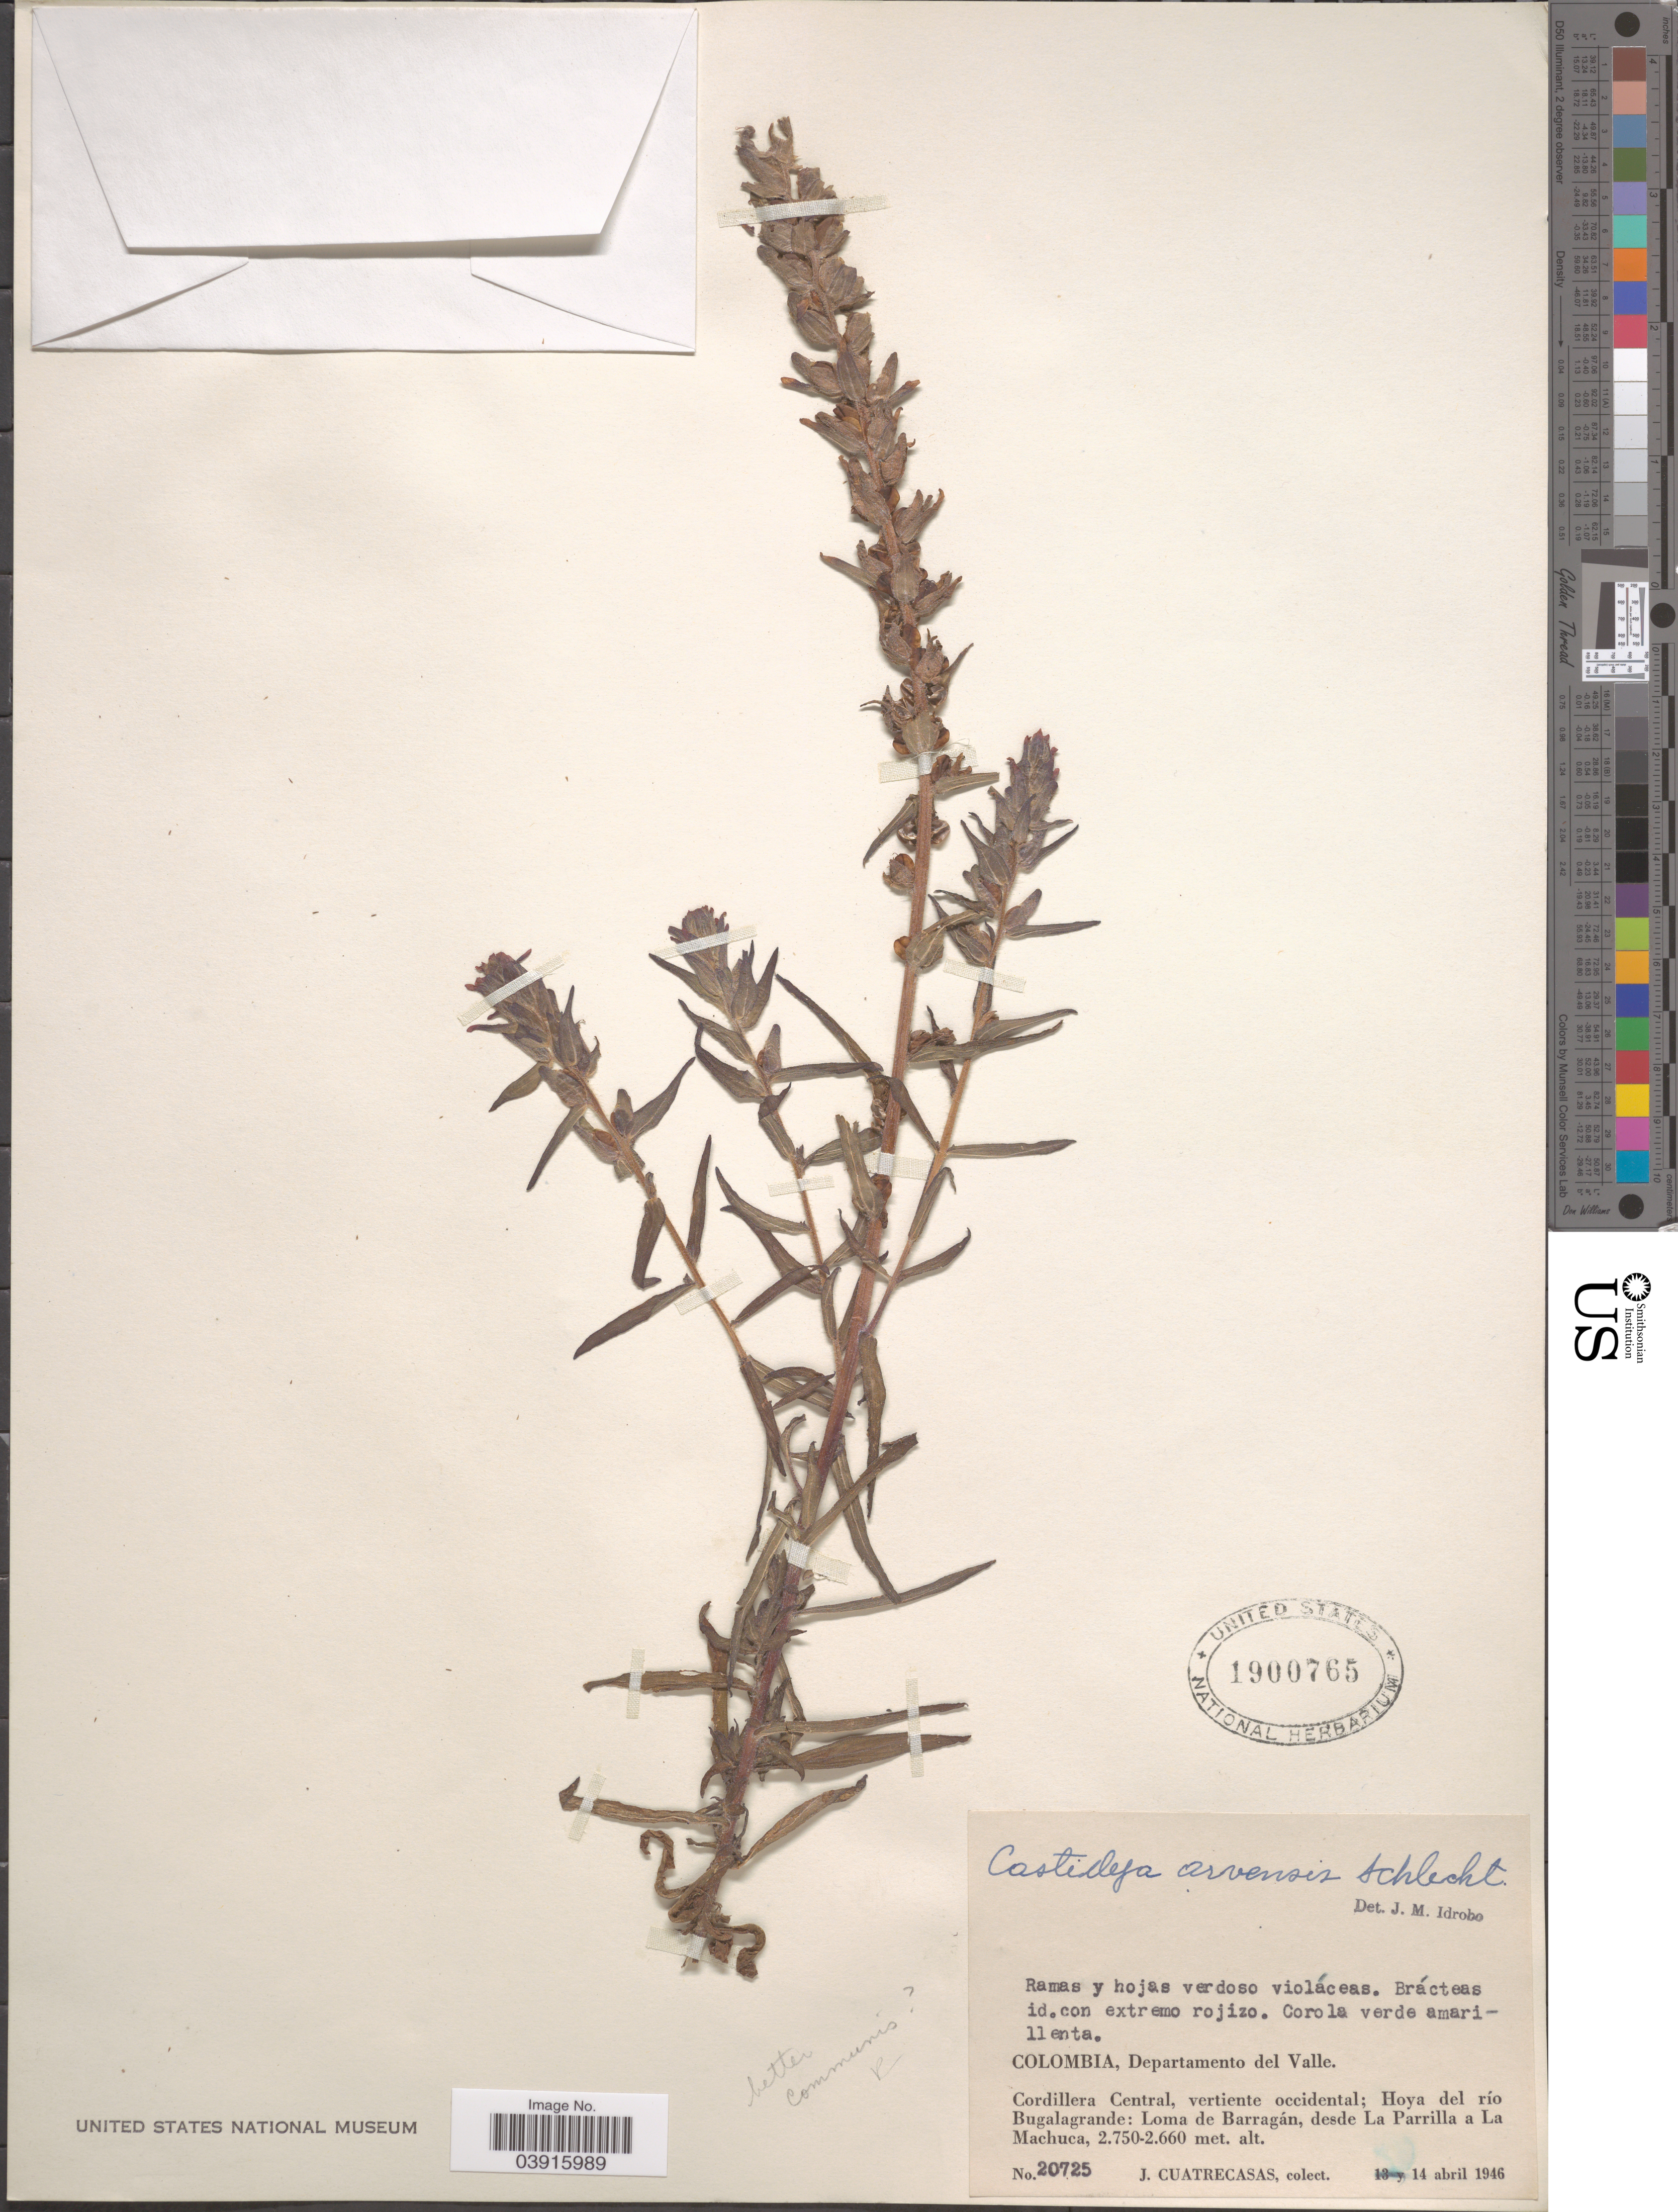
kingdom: Plantae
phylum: Tracheophyta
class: Magnoliopsida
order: Lamiales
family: Orobanchaceae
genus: Castilleja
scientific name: Castilleja communis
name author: Benth.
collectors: J. Cuatrecasas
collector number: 20725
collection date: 1946-04-14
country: Colombia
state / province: Valle del Cauca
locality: Departamento del Valle. Cordillera Central, vertiente occidental; Hoya del río Bugalagrande: Loma de Barragán, desde La Parrilla a La Machuca.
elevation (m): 2660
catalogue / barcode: US 1900765